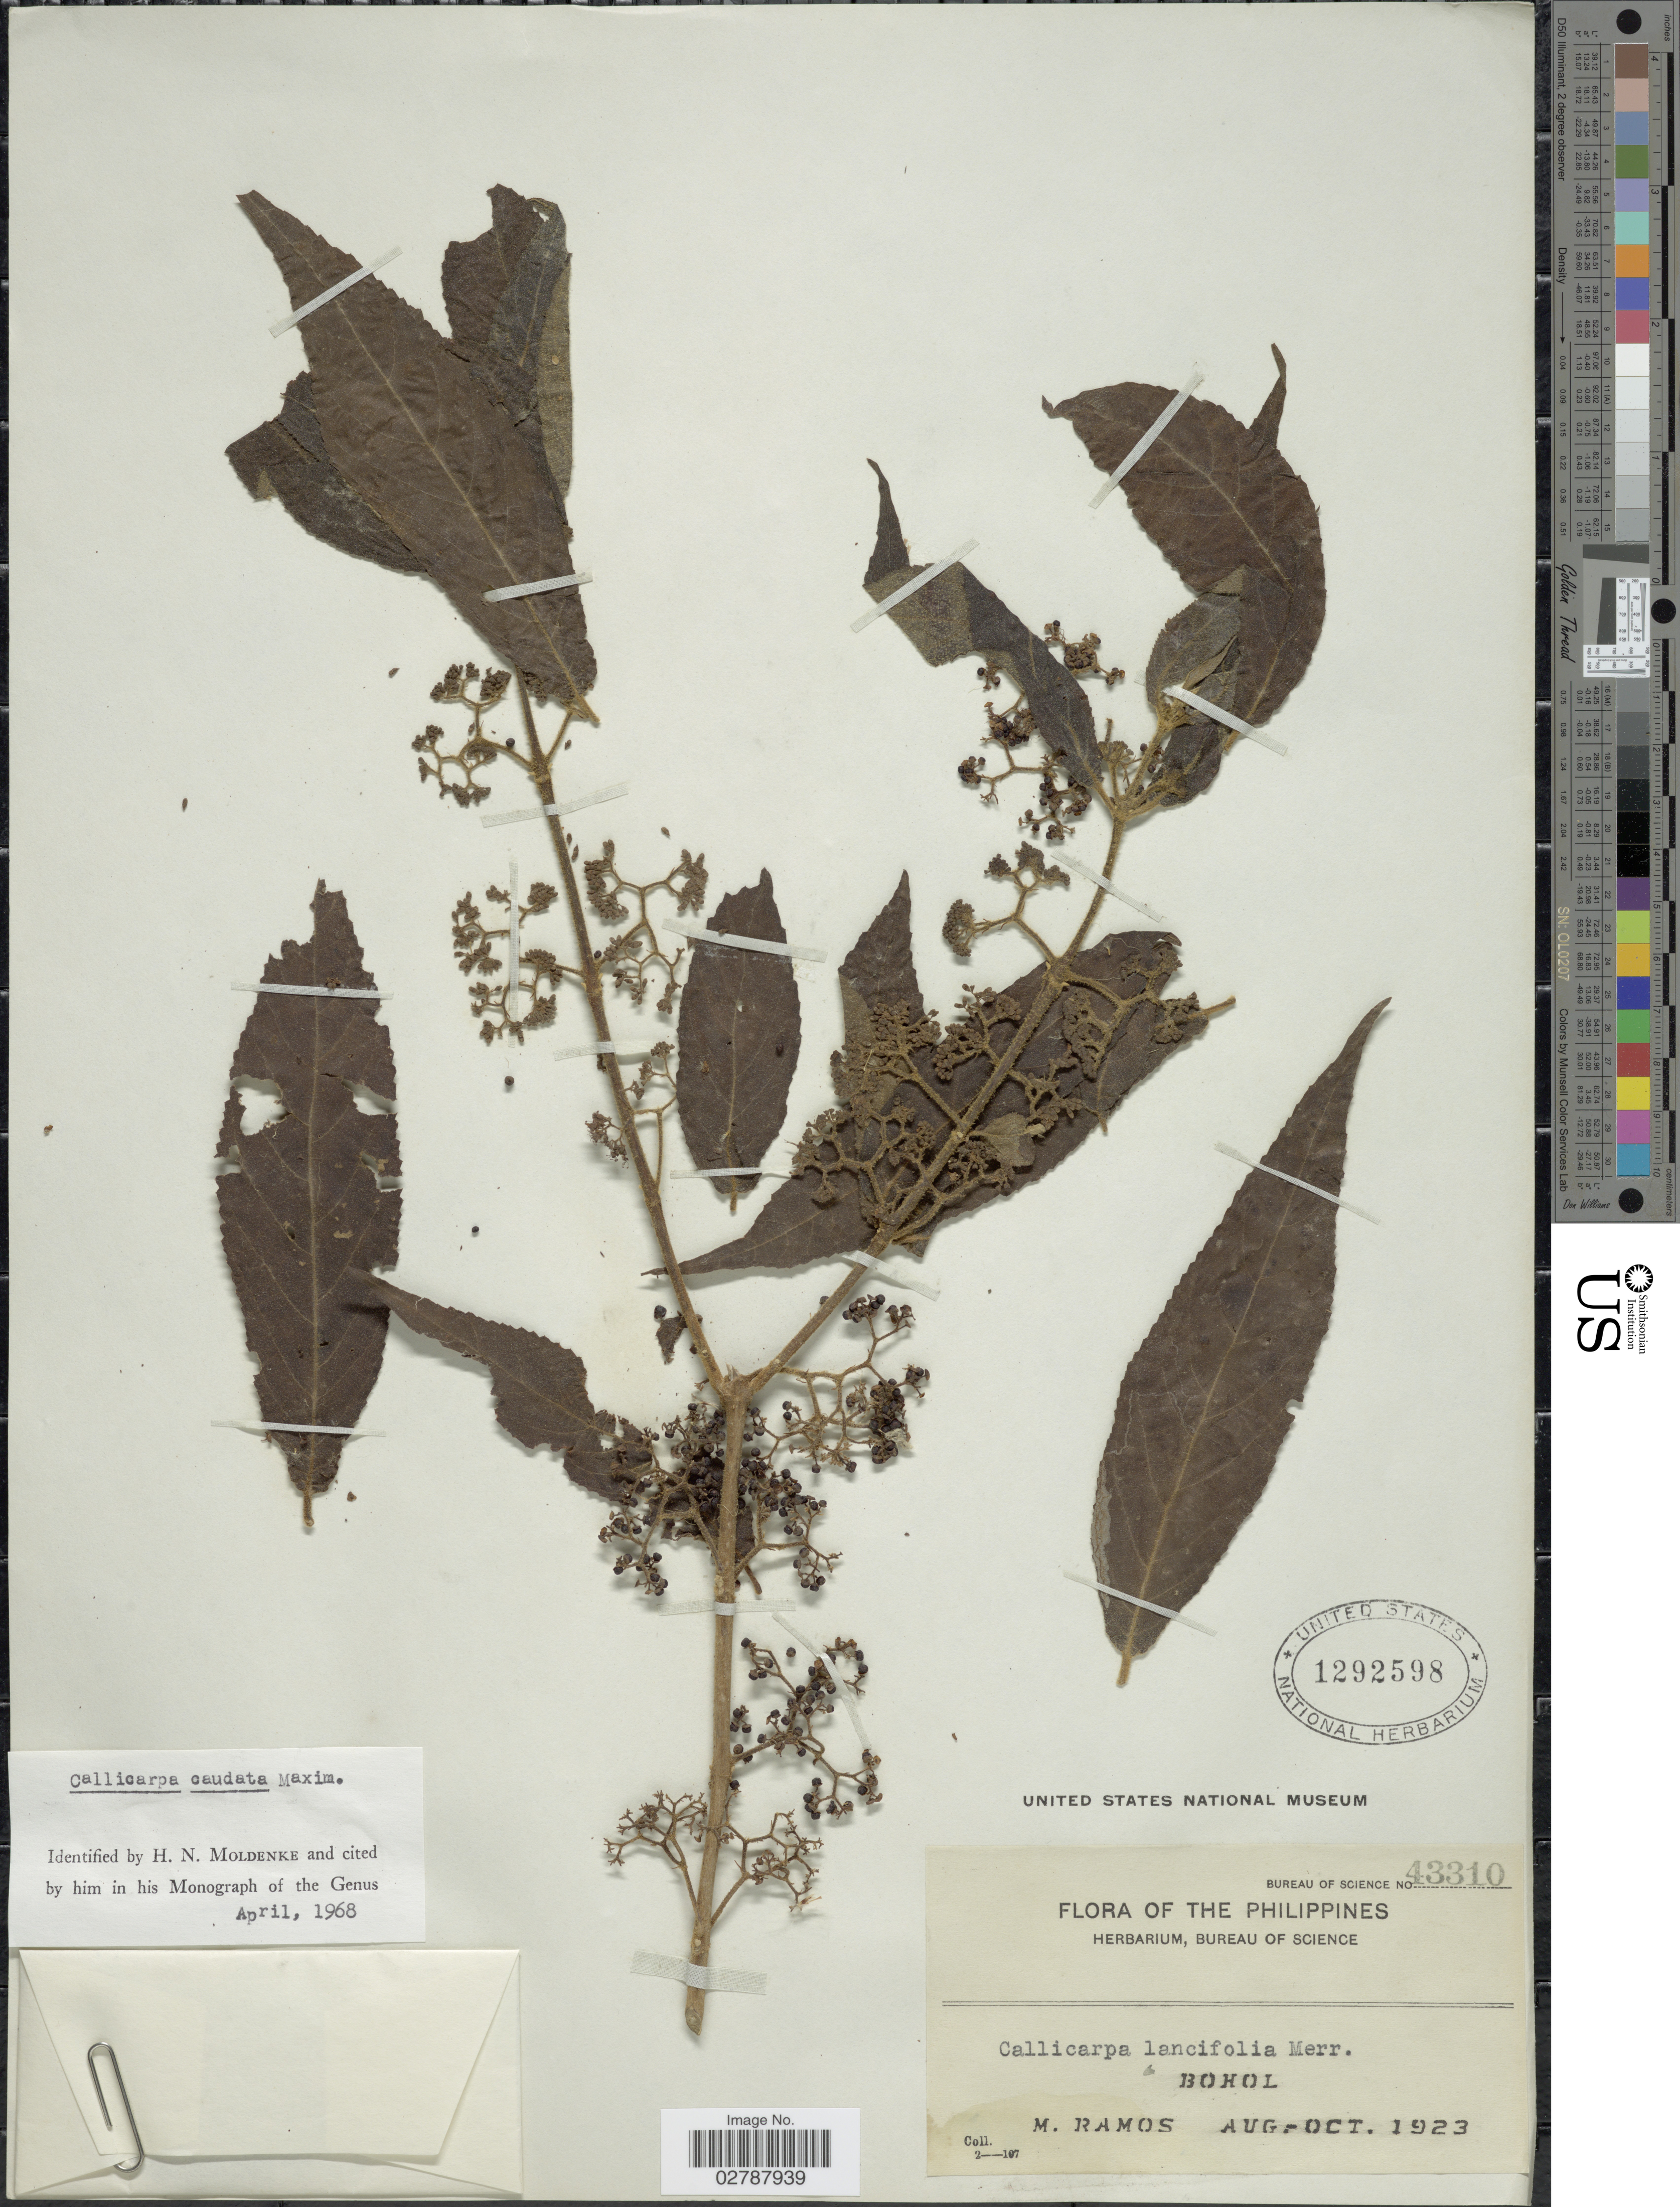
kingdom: Plantae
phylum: Tracheophyta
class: Magnoliopsida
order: Lamiales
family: Lamiaceae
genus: Callicarpa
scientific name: Callicarpa caudata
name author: Maxim.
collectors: M. Ramos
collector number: Bureau of Science43310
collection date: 1923-08/1923-10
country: Philippines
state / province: Central Visayas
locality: Bohol.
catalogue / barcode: US 1292598